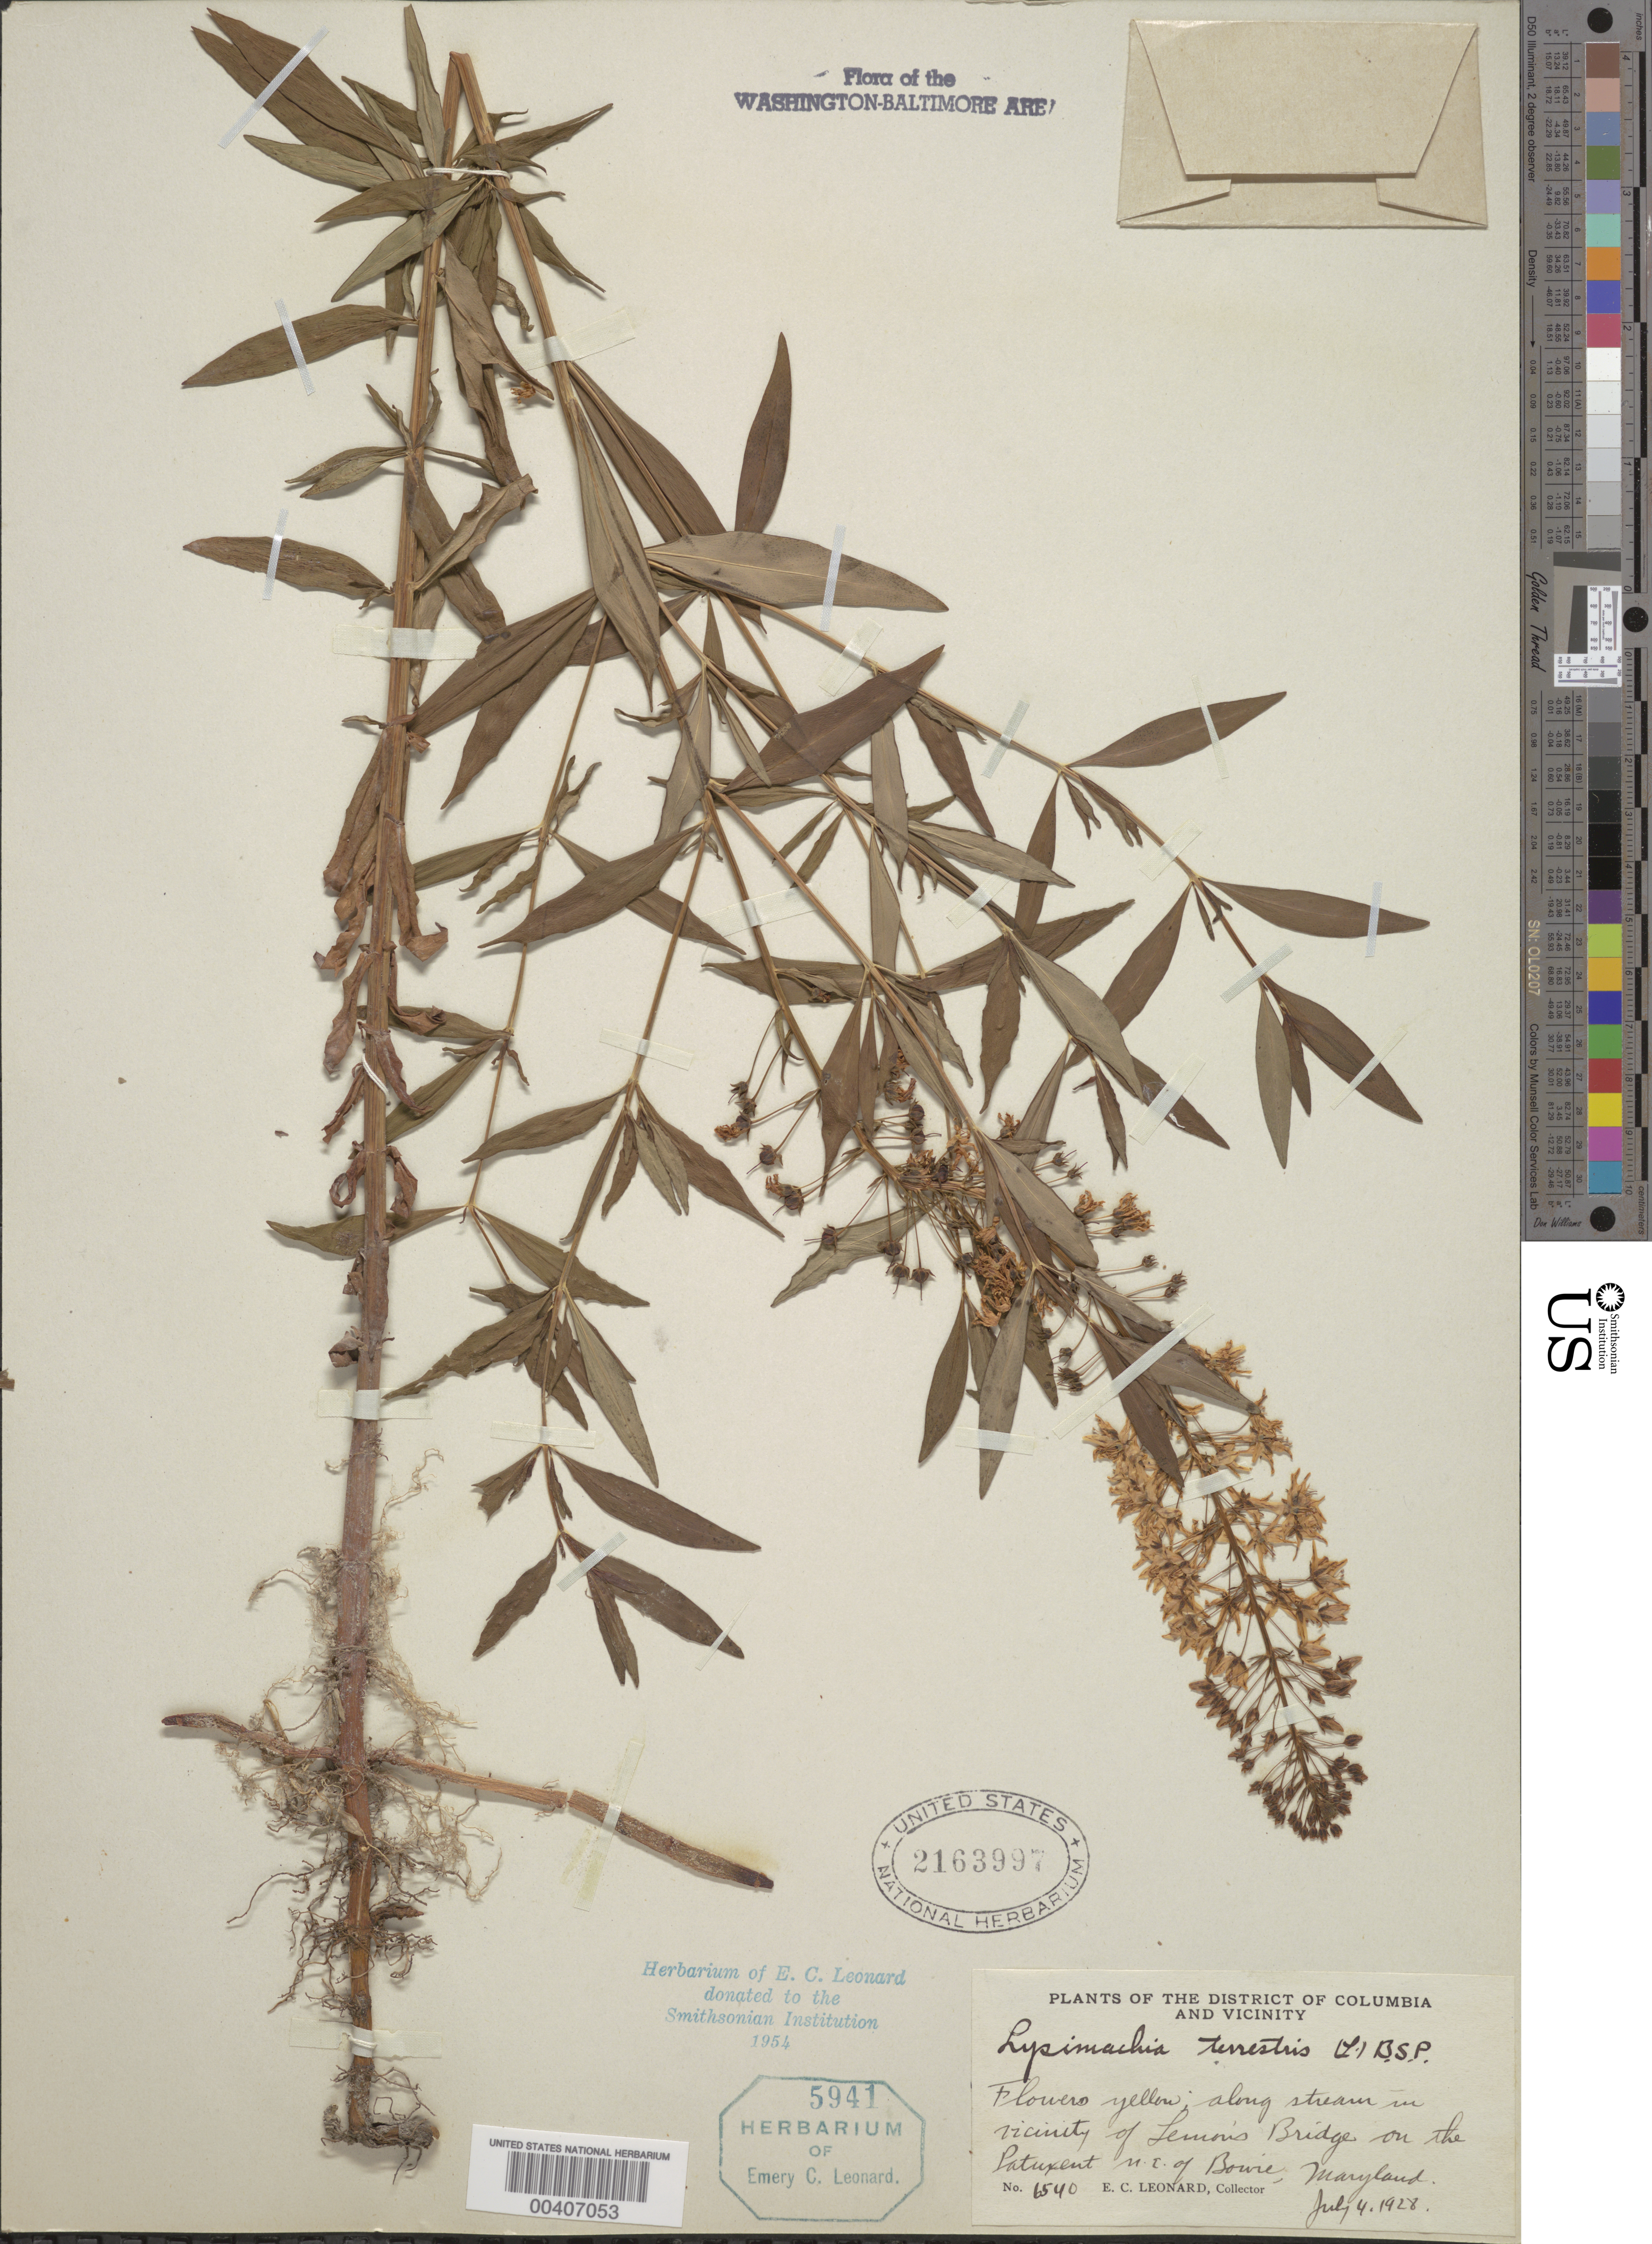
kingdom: Plantae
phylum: Tracheophyta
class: Magnoliopsida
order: Ericales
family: Primulaceae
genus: Lysimachia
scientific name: Lysimachia terrestris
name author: (L.) Britton, Stearns & Poggenb.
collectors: E. C. Leonard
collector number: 6540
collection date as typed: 04 Jul 1928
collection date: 1928-07-04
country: United States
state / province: Maryland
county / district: Prince George's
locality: Lemons Bridge vicinity Patuxent River northeast of Bowie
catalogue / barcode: US 2163997